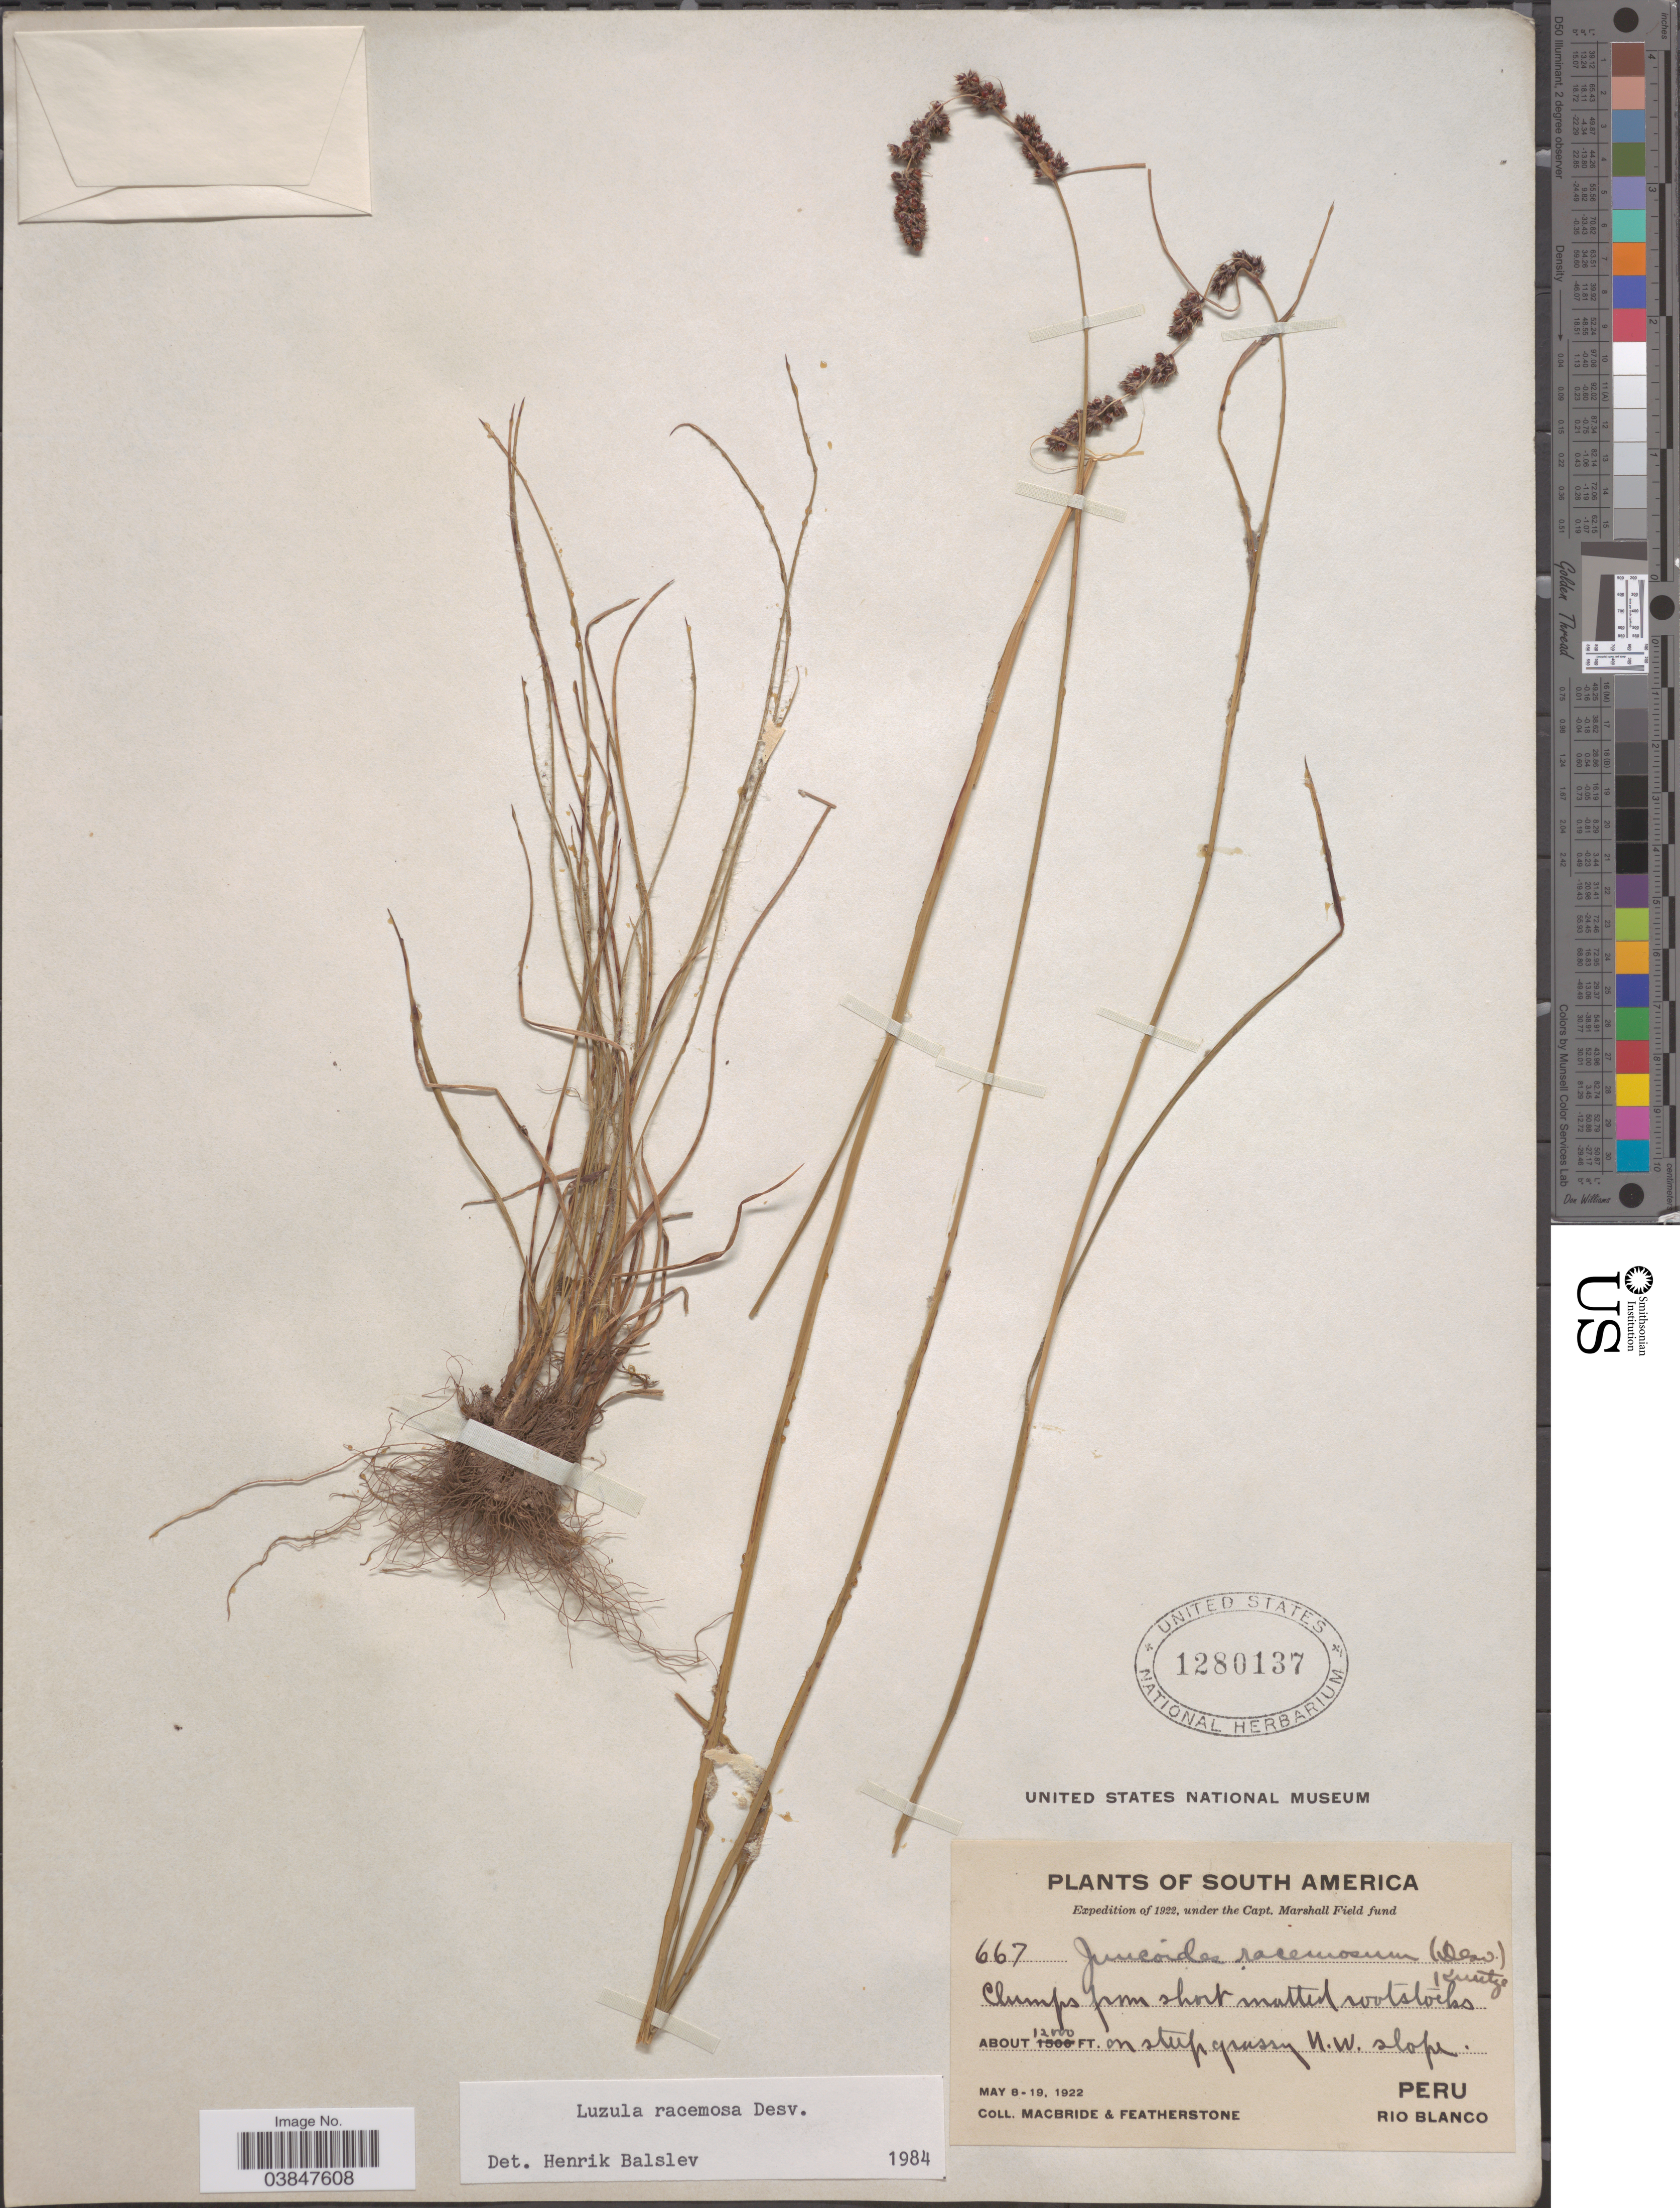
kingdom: Plantae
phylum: Tracheophyta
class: Liliopsida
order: Poales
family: Juncaceae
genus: Luzula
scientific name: Luzula racemosa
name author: Desv.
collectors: Macbride, -- & -. Featherstone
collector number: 667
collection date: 1922-05-08/1922-05-19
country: Peru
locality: On steep grassy N.W. slope. Rio Blanco.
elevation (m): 3658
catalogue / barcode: US 1280137